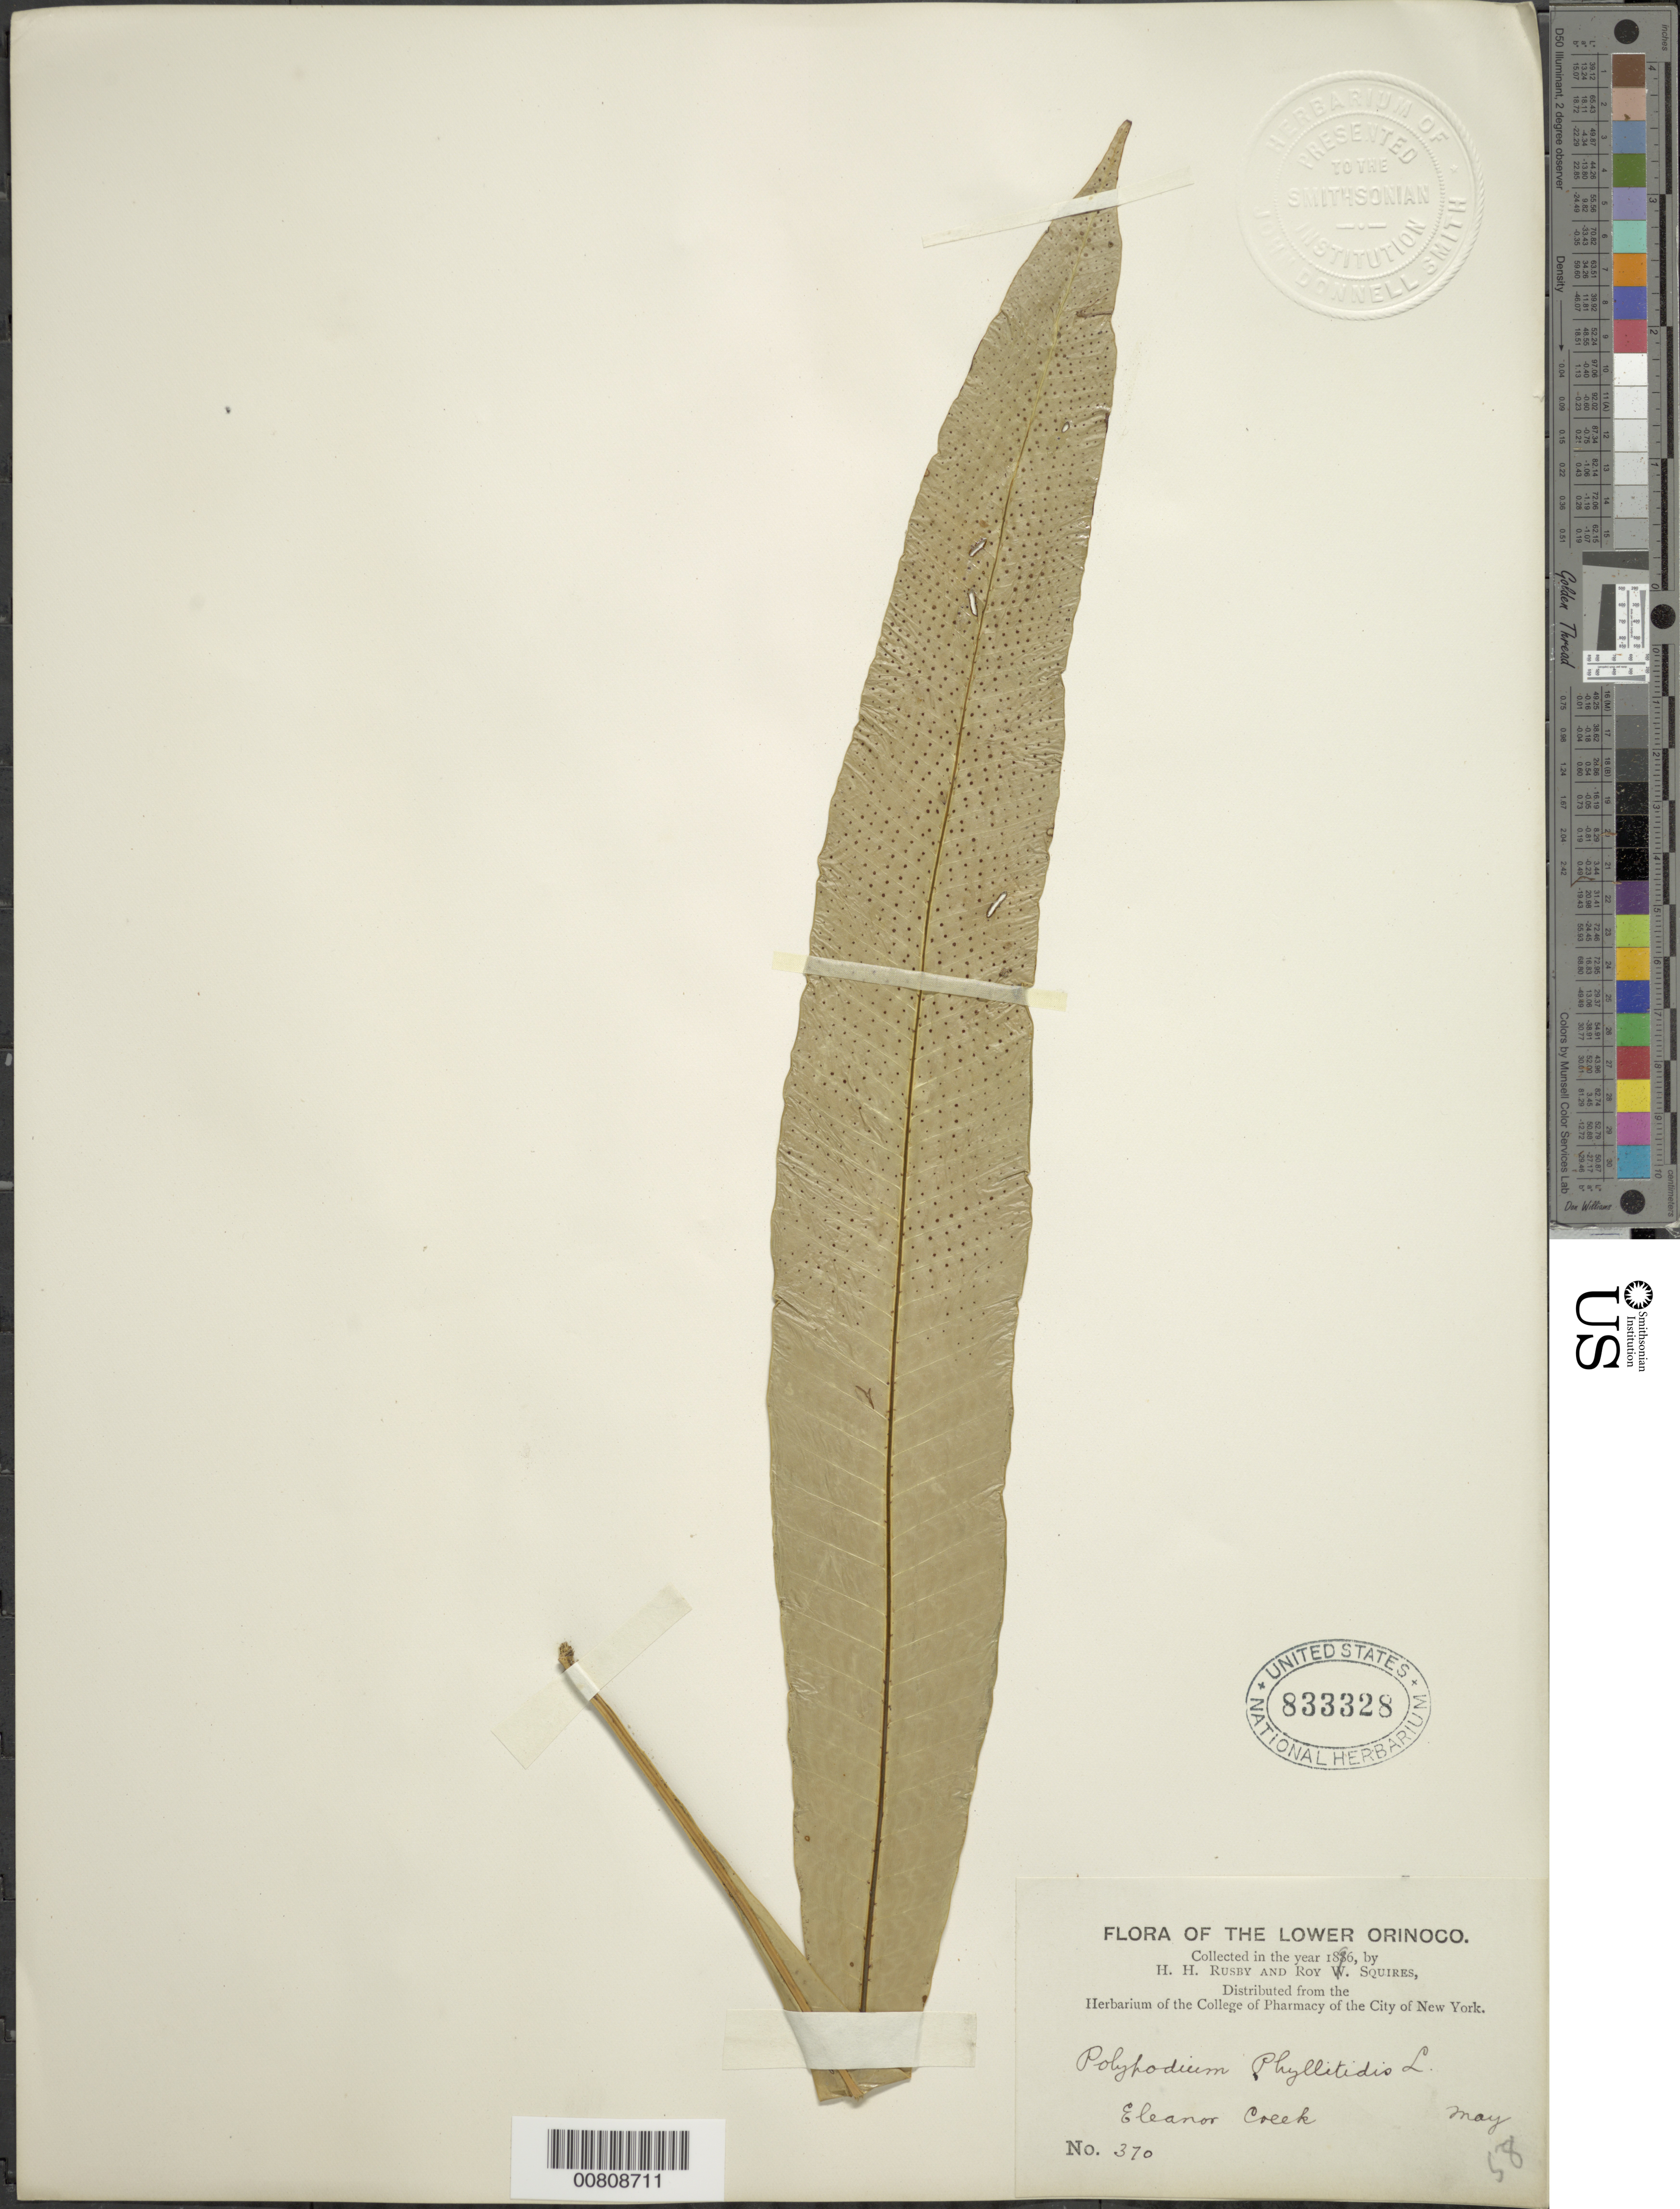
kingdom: Plantae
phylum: Tracheophyta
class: Polypodiopsida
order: Polypodiales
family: Polypodiaceae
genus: Campyloneurum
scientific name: Campyloneurum phyllitidis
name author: (L.) C. Presl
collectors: H. H. Rusby & R. Squires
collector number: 370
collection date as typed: May 1896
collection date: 1896-05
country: Venezuela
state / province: Delta Amacuro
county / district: Antonio Díaz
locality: Lower Orinoco, Eleanor Creek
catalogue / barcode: US 833328